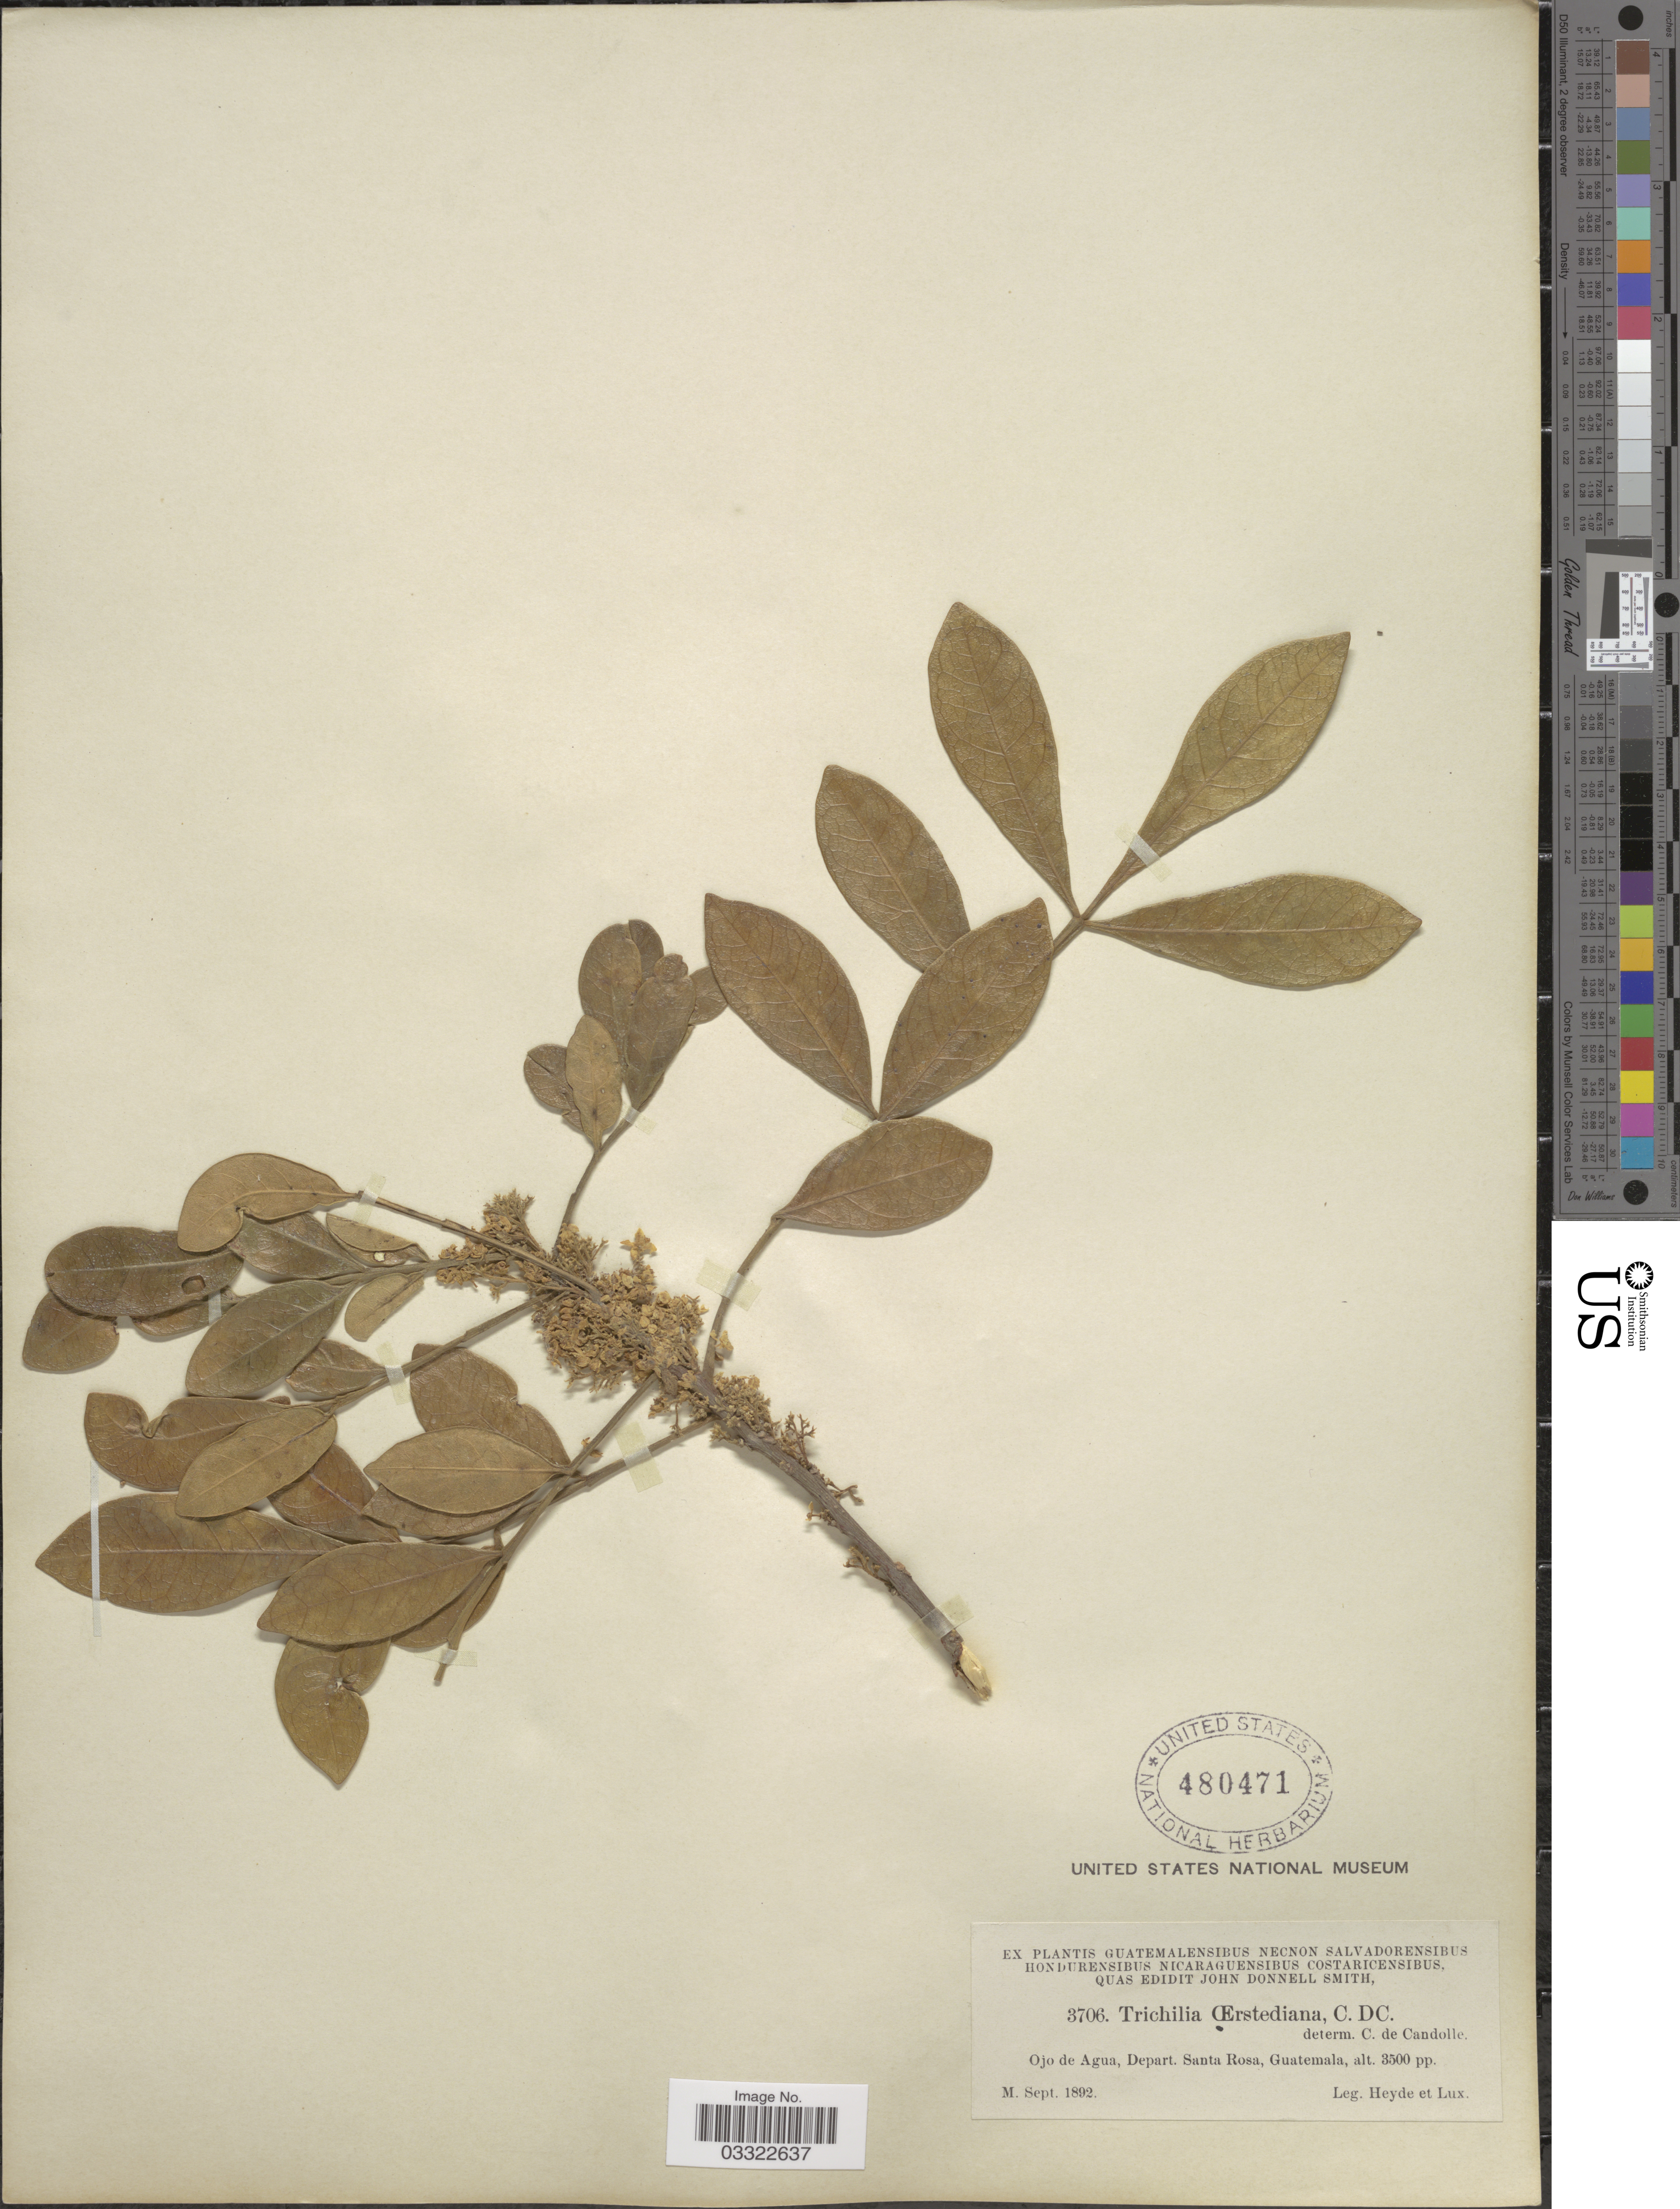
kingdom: Plantae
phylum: Tracheophyta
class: Magnoliopsida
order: Sapindales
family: Meliaceae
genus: Trichilia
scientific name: Trichilia oerstediana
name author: C. DC.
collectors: Heyde & Lux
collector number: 3706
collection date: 1892-09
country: Guatemala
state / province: Santa Rosa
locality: Ojo de Agua, Depart. Santa Rosa.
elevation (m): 1067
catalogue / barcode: US 480471